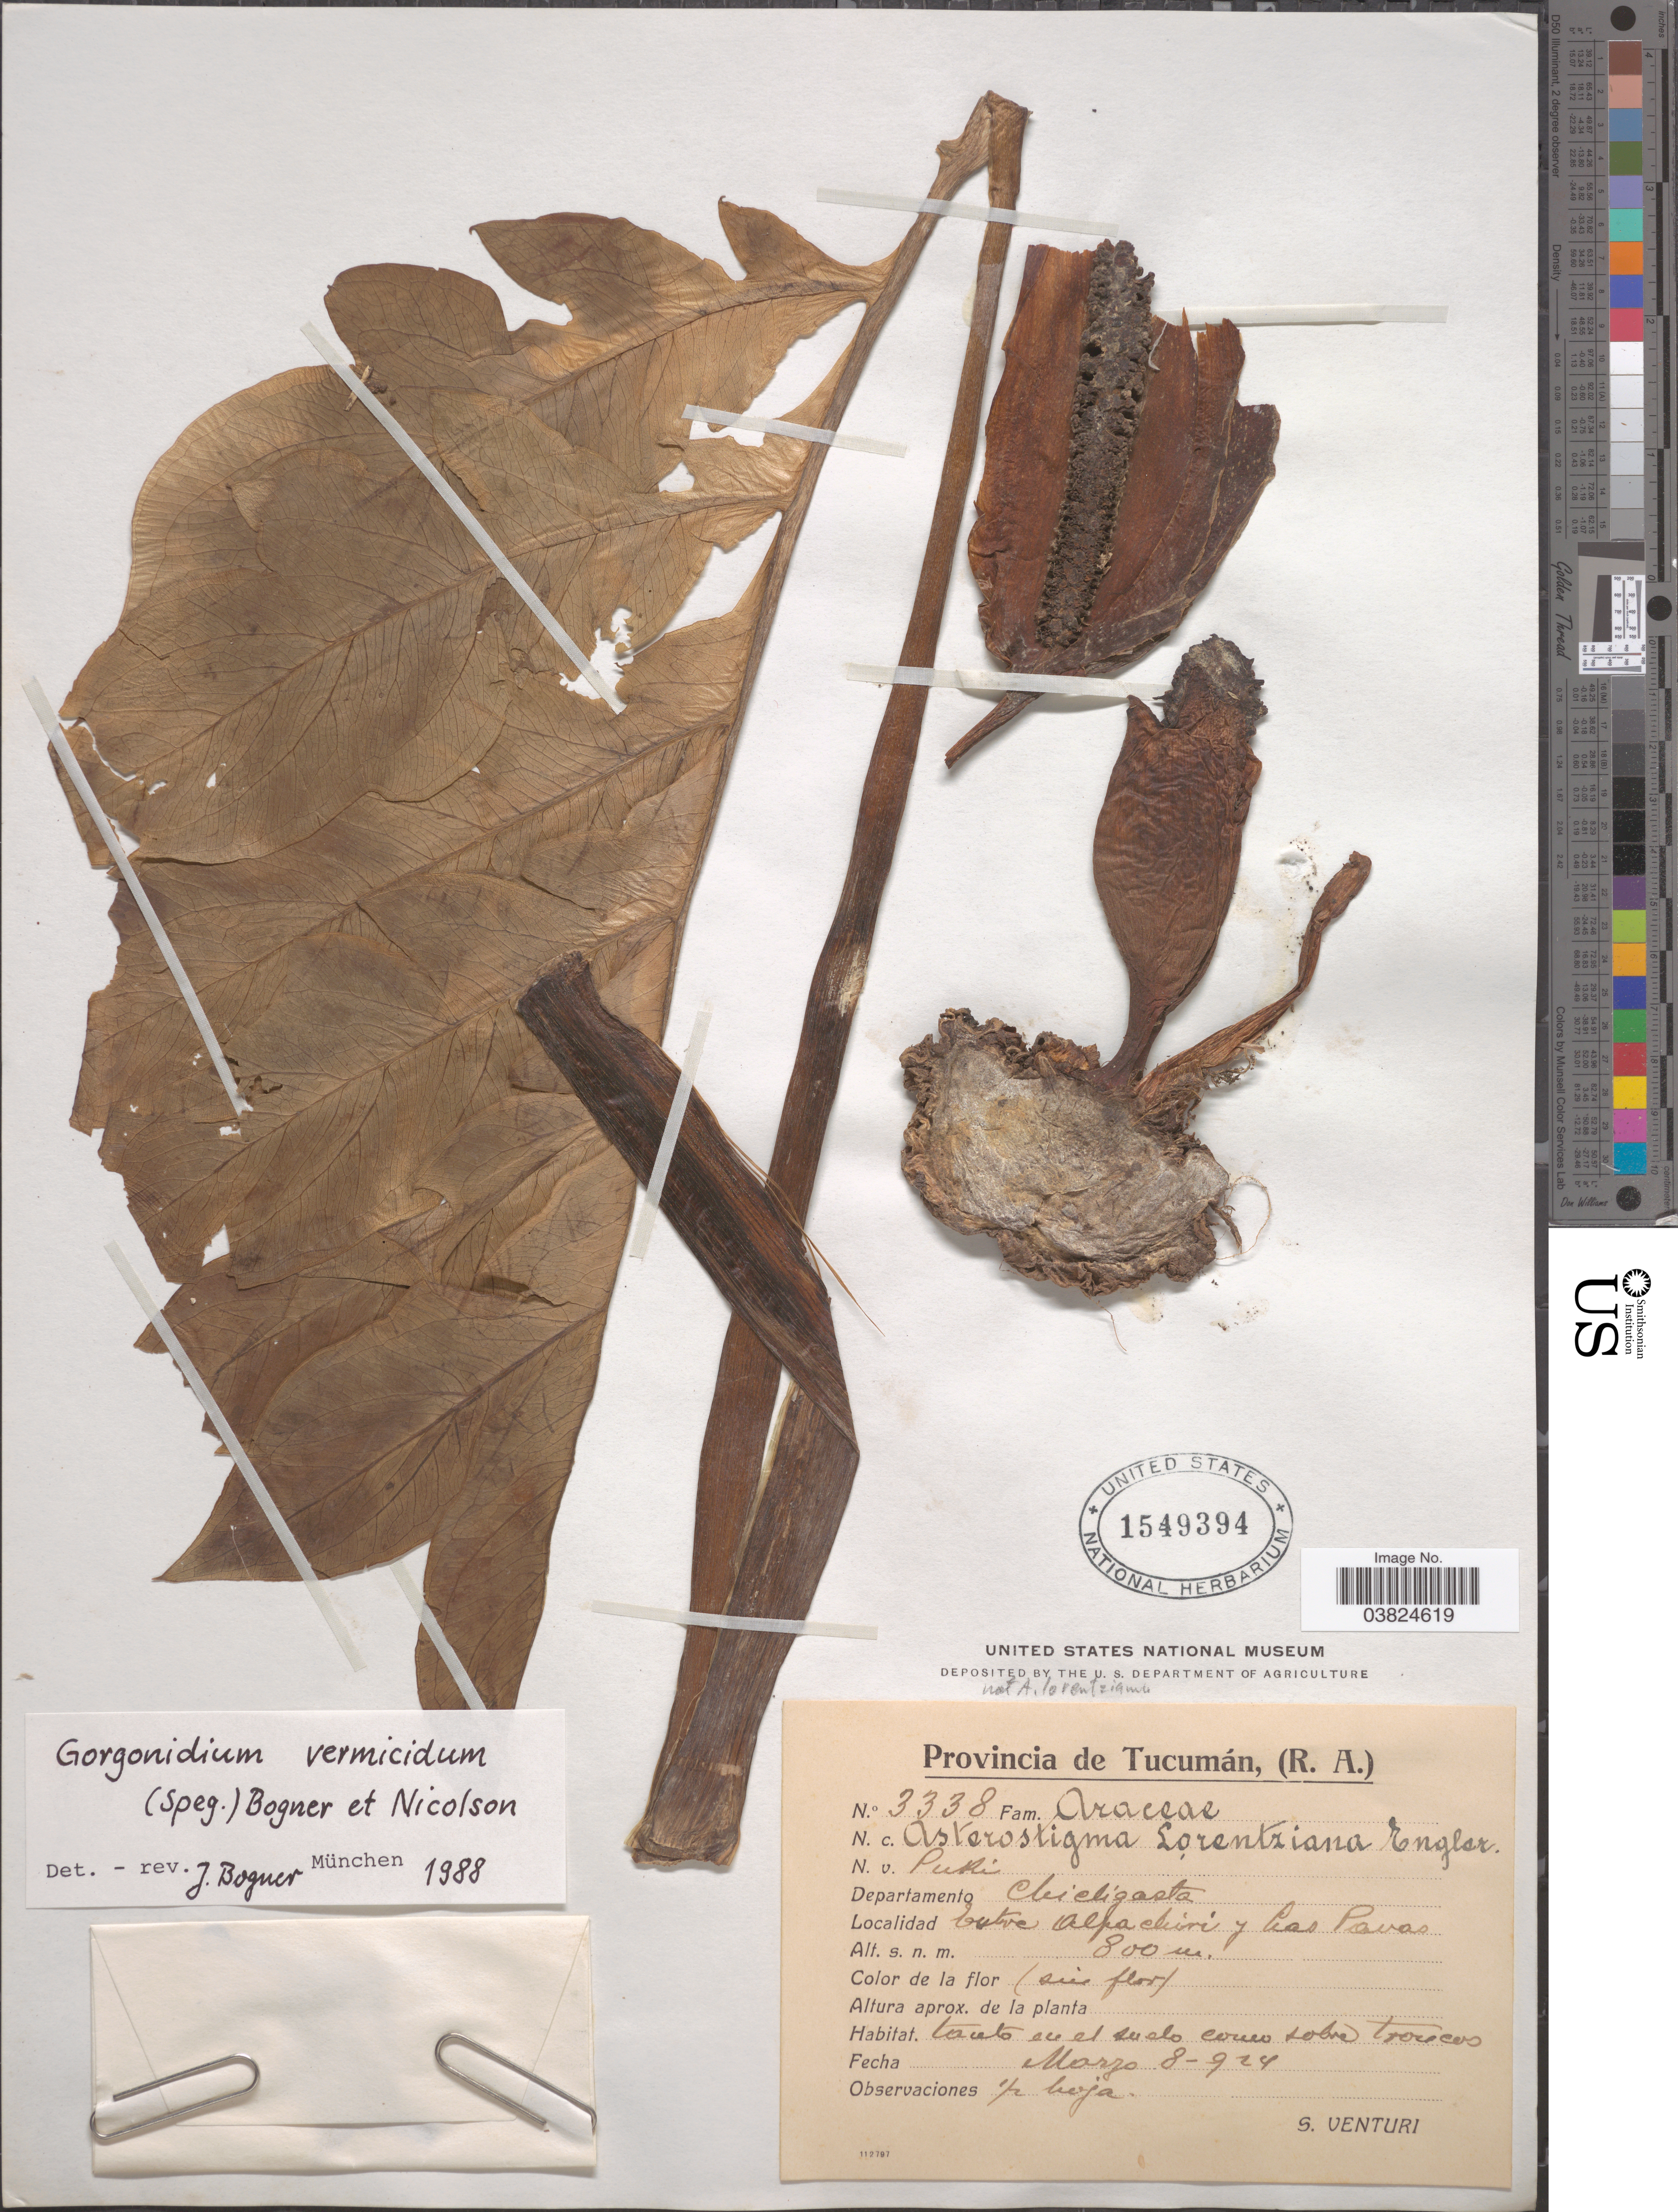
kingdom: Plantae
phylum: Tracheophyta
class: Liliopsida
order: Alismatales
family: Araceae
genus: Gorgonidium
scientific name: Gorgonidium vermicidum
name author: (Speg.) Bogner & Nicholson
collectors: S. Venturi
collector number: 3338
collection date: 1924-03-08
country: Argentina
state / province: Tucuman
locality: Departamento Chicligasta. Entre Alpachiri y Las Pavas.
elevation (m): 800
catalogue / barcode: US 1549394